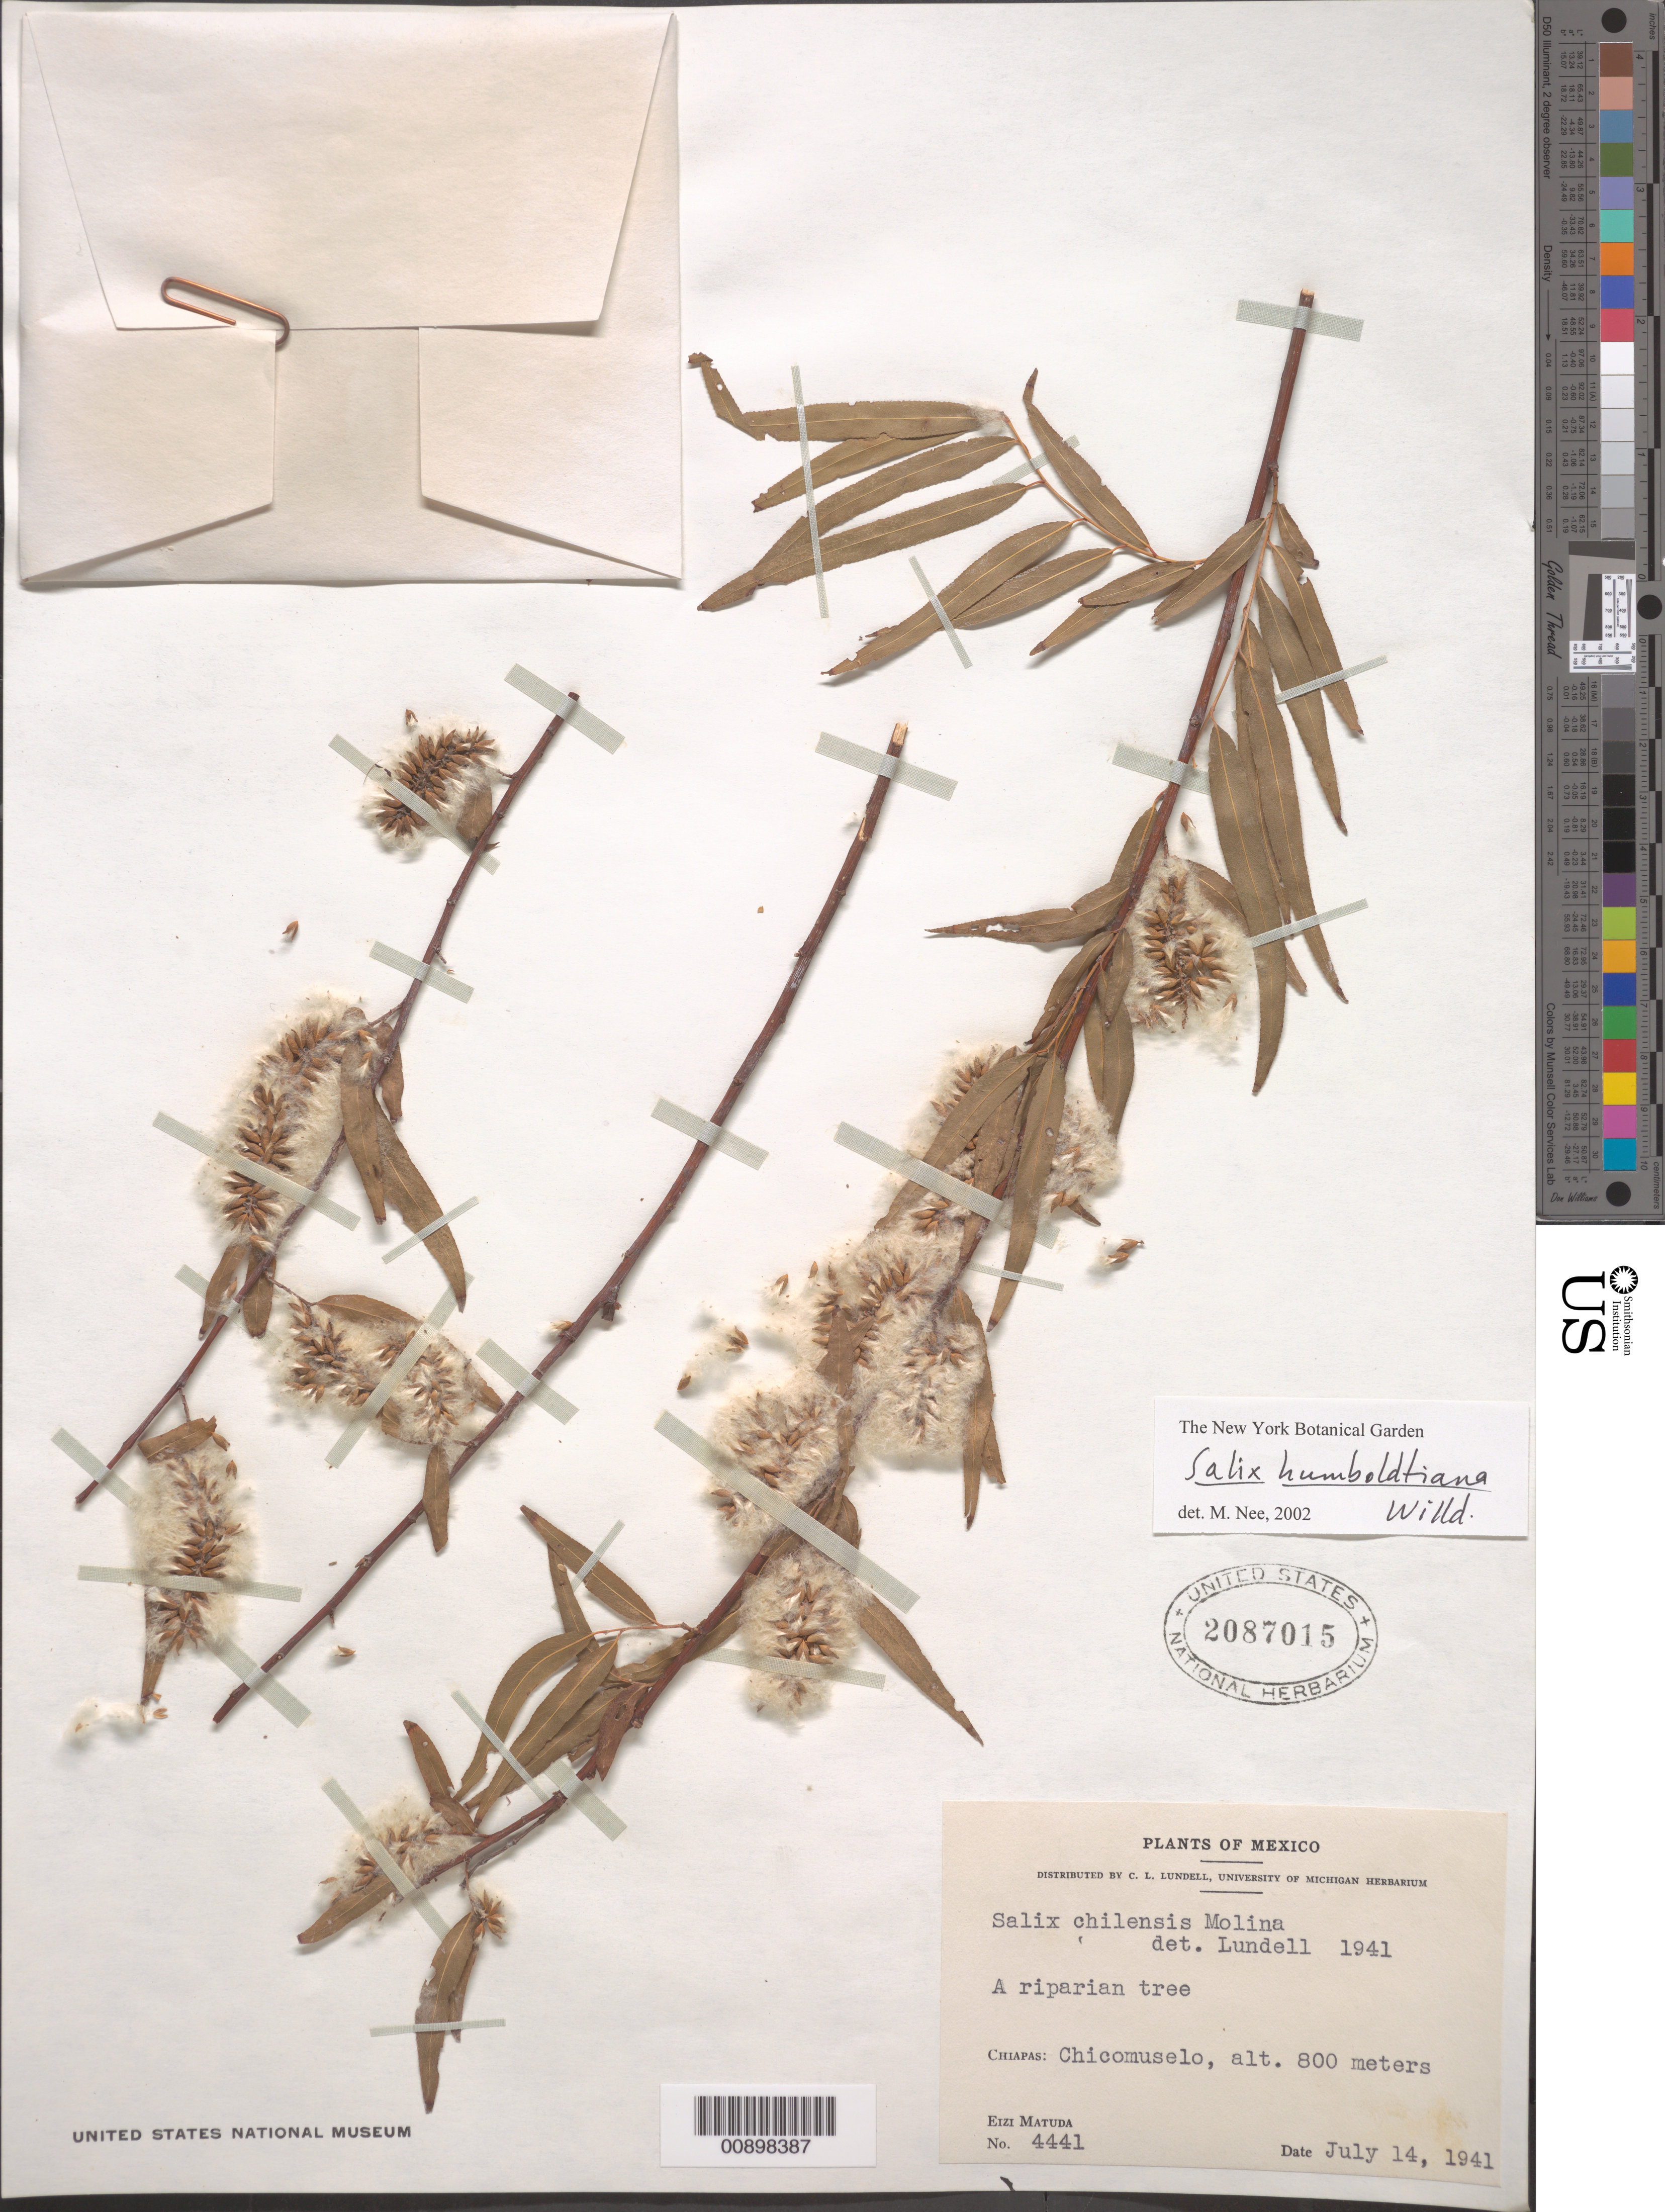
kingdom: Plantae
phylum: Tracheophyta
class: Magnoliopsida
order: Malpighiales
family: Salicaceae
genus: Salix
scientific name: Salix humboldtiana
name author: Willd.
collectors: E. Matuda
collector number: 4441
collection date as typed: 14 Jul 1941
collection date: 1941-07-14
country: Mexico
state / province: Chiapas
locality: Chiapas: Chicomuselo.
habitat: A riparian tree.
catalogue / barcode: US 2087015